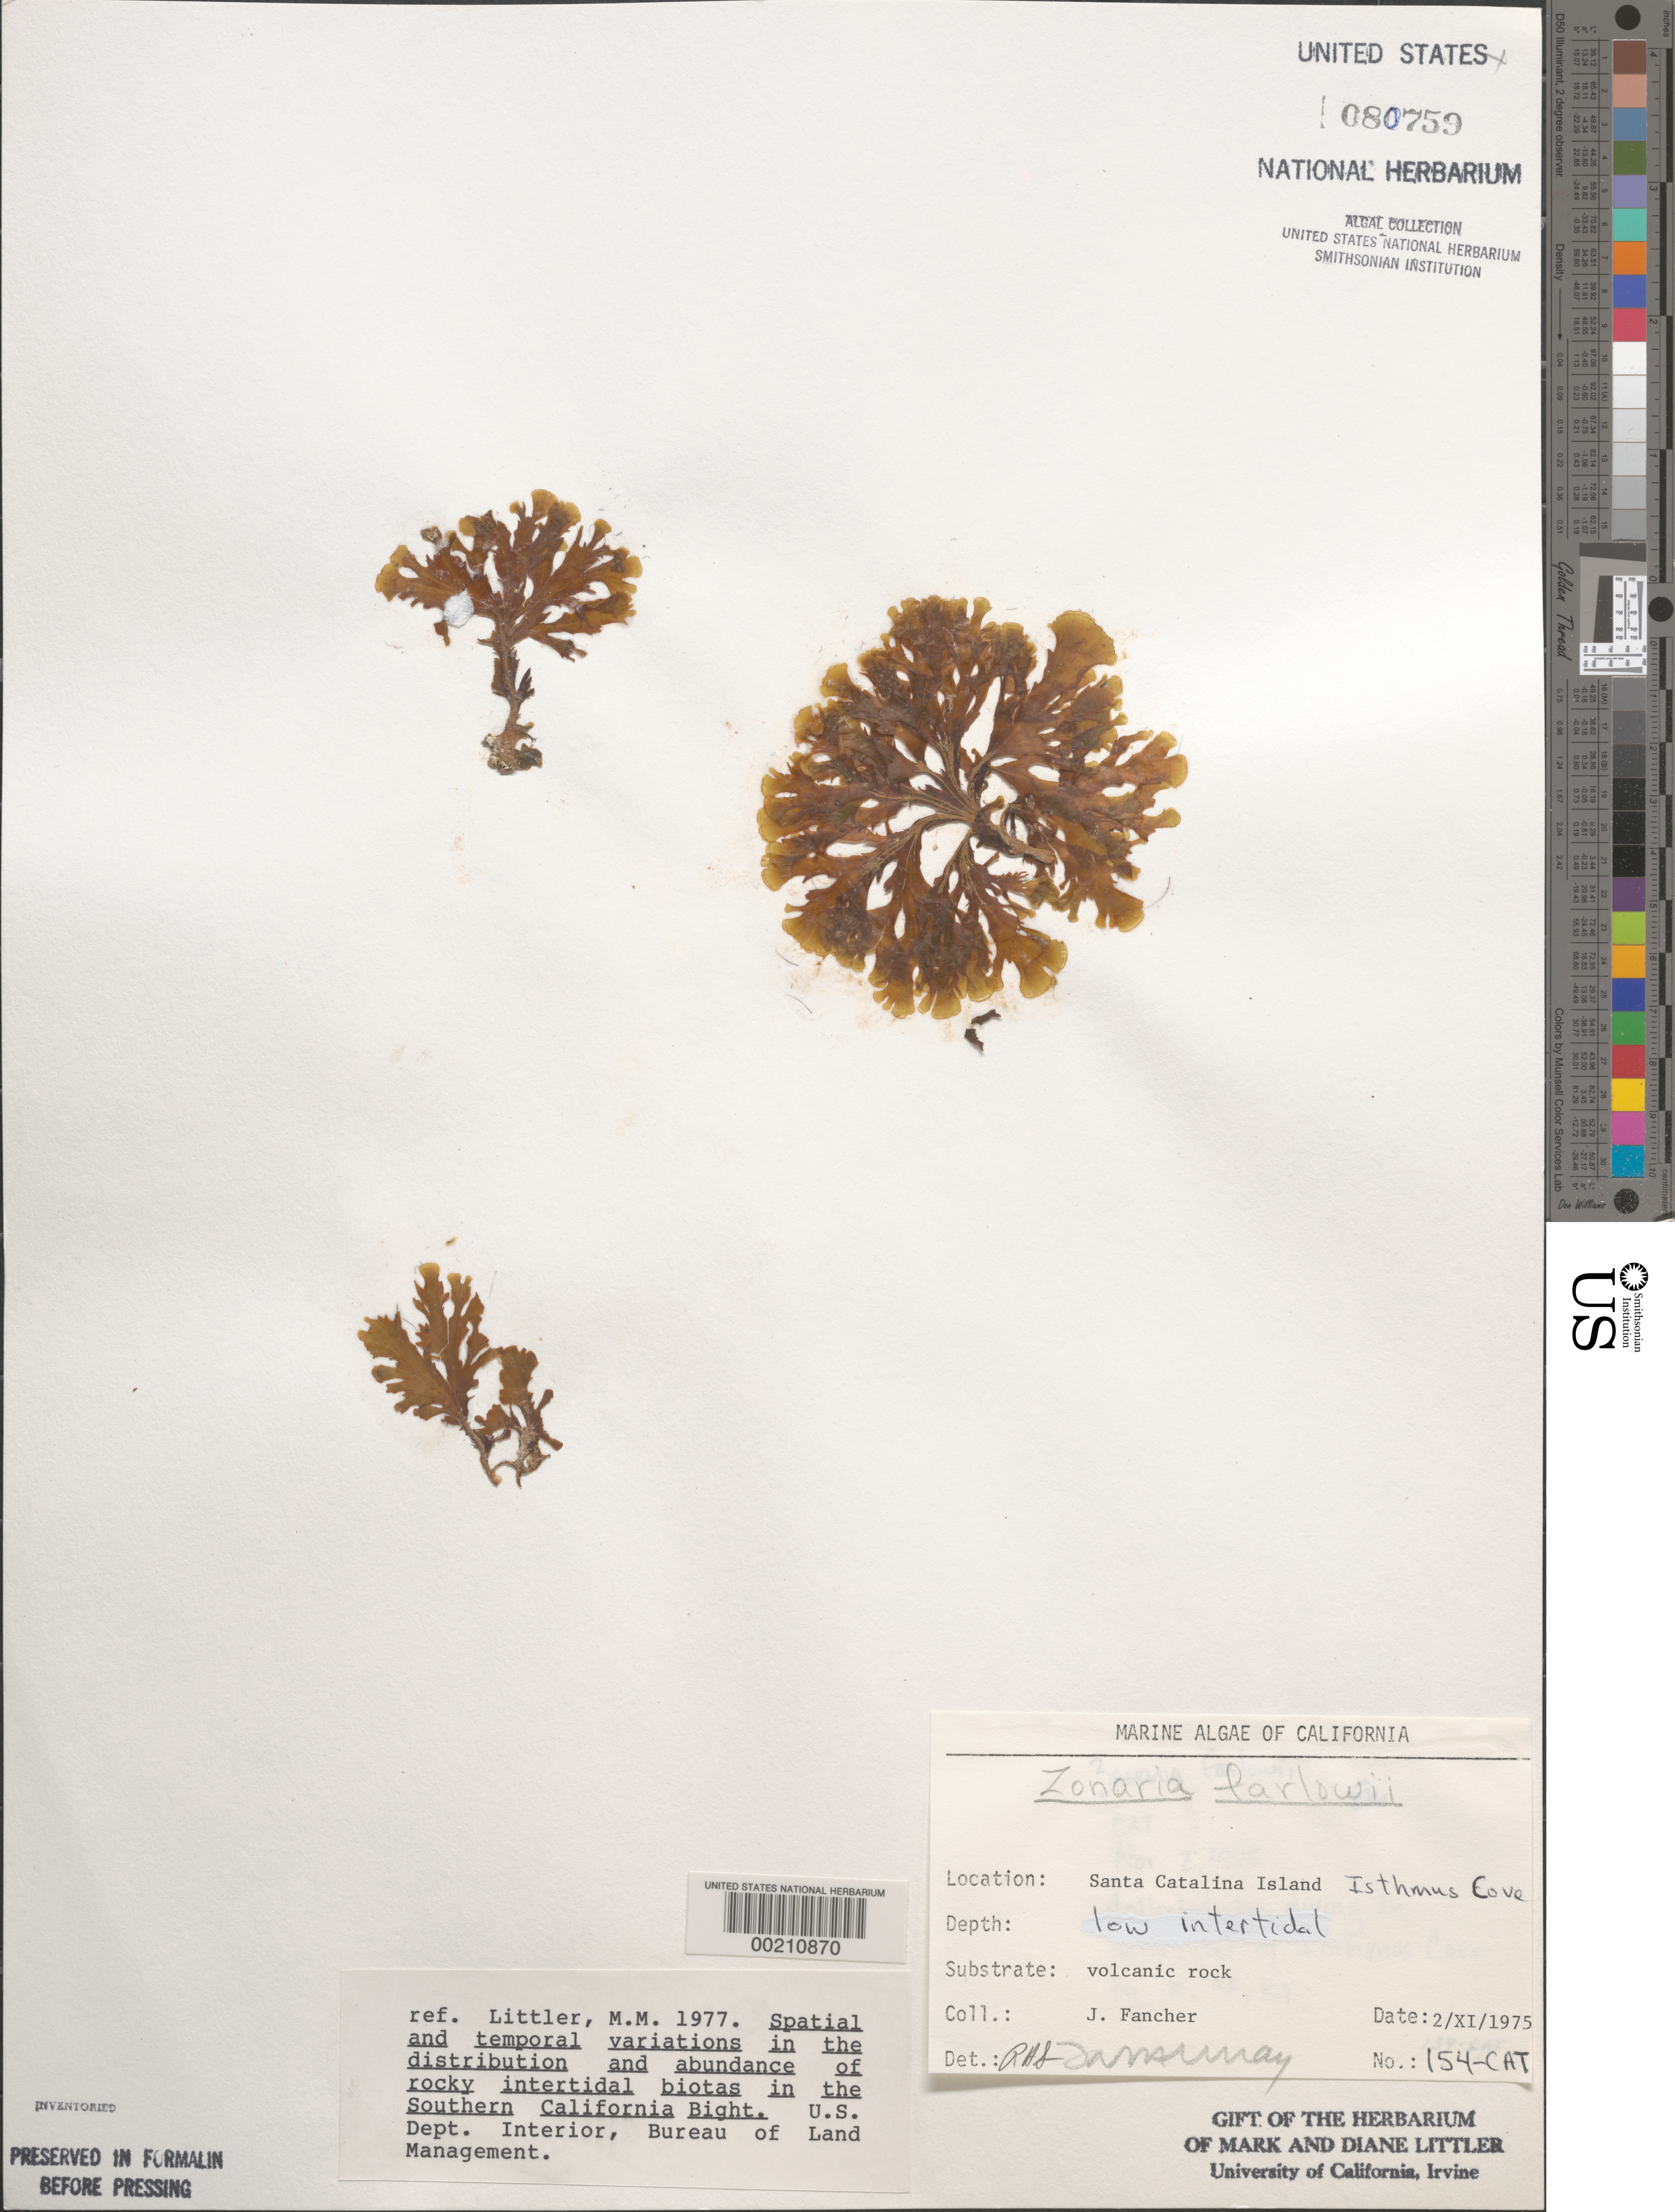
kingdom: Chromista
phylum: Ochrophyta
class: Phaeophyceae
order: Dictyotales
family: Dictyotaceae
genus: Zonaria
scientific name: Zonaria farlowii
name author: Setch. & N.L. Gardner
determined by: Sims, Robert H.; Murray, S. N.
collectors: J. Fancher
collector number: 154-cat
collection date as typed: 02 Nov 1975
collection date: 1975-11-02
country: United States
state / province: California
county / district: Los Angeles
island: Santa Catalina Island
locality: Fishermen Cove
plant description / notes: BLM-SOCALBIGHT Rocky Intertidal Survey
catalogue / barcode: US 80759